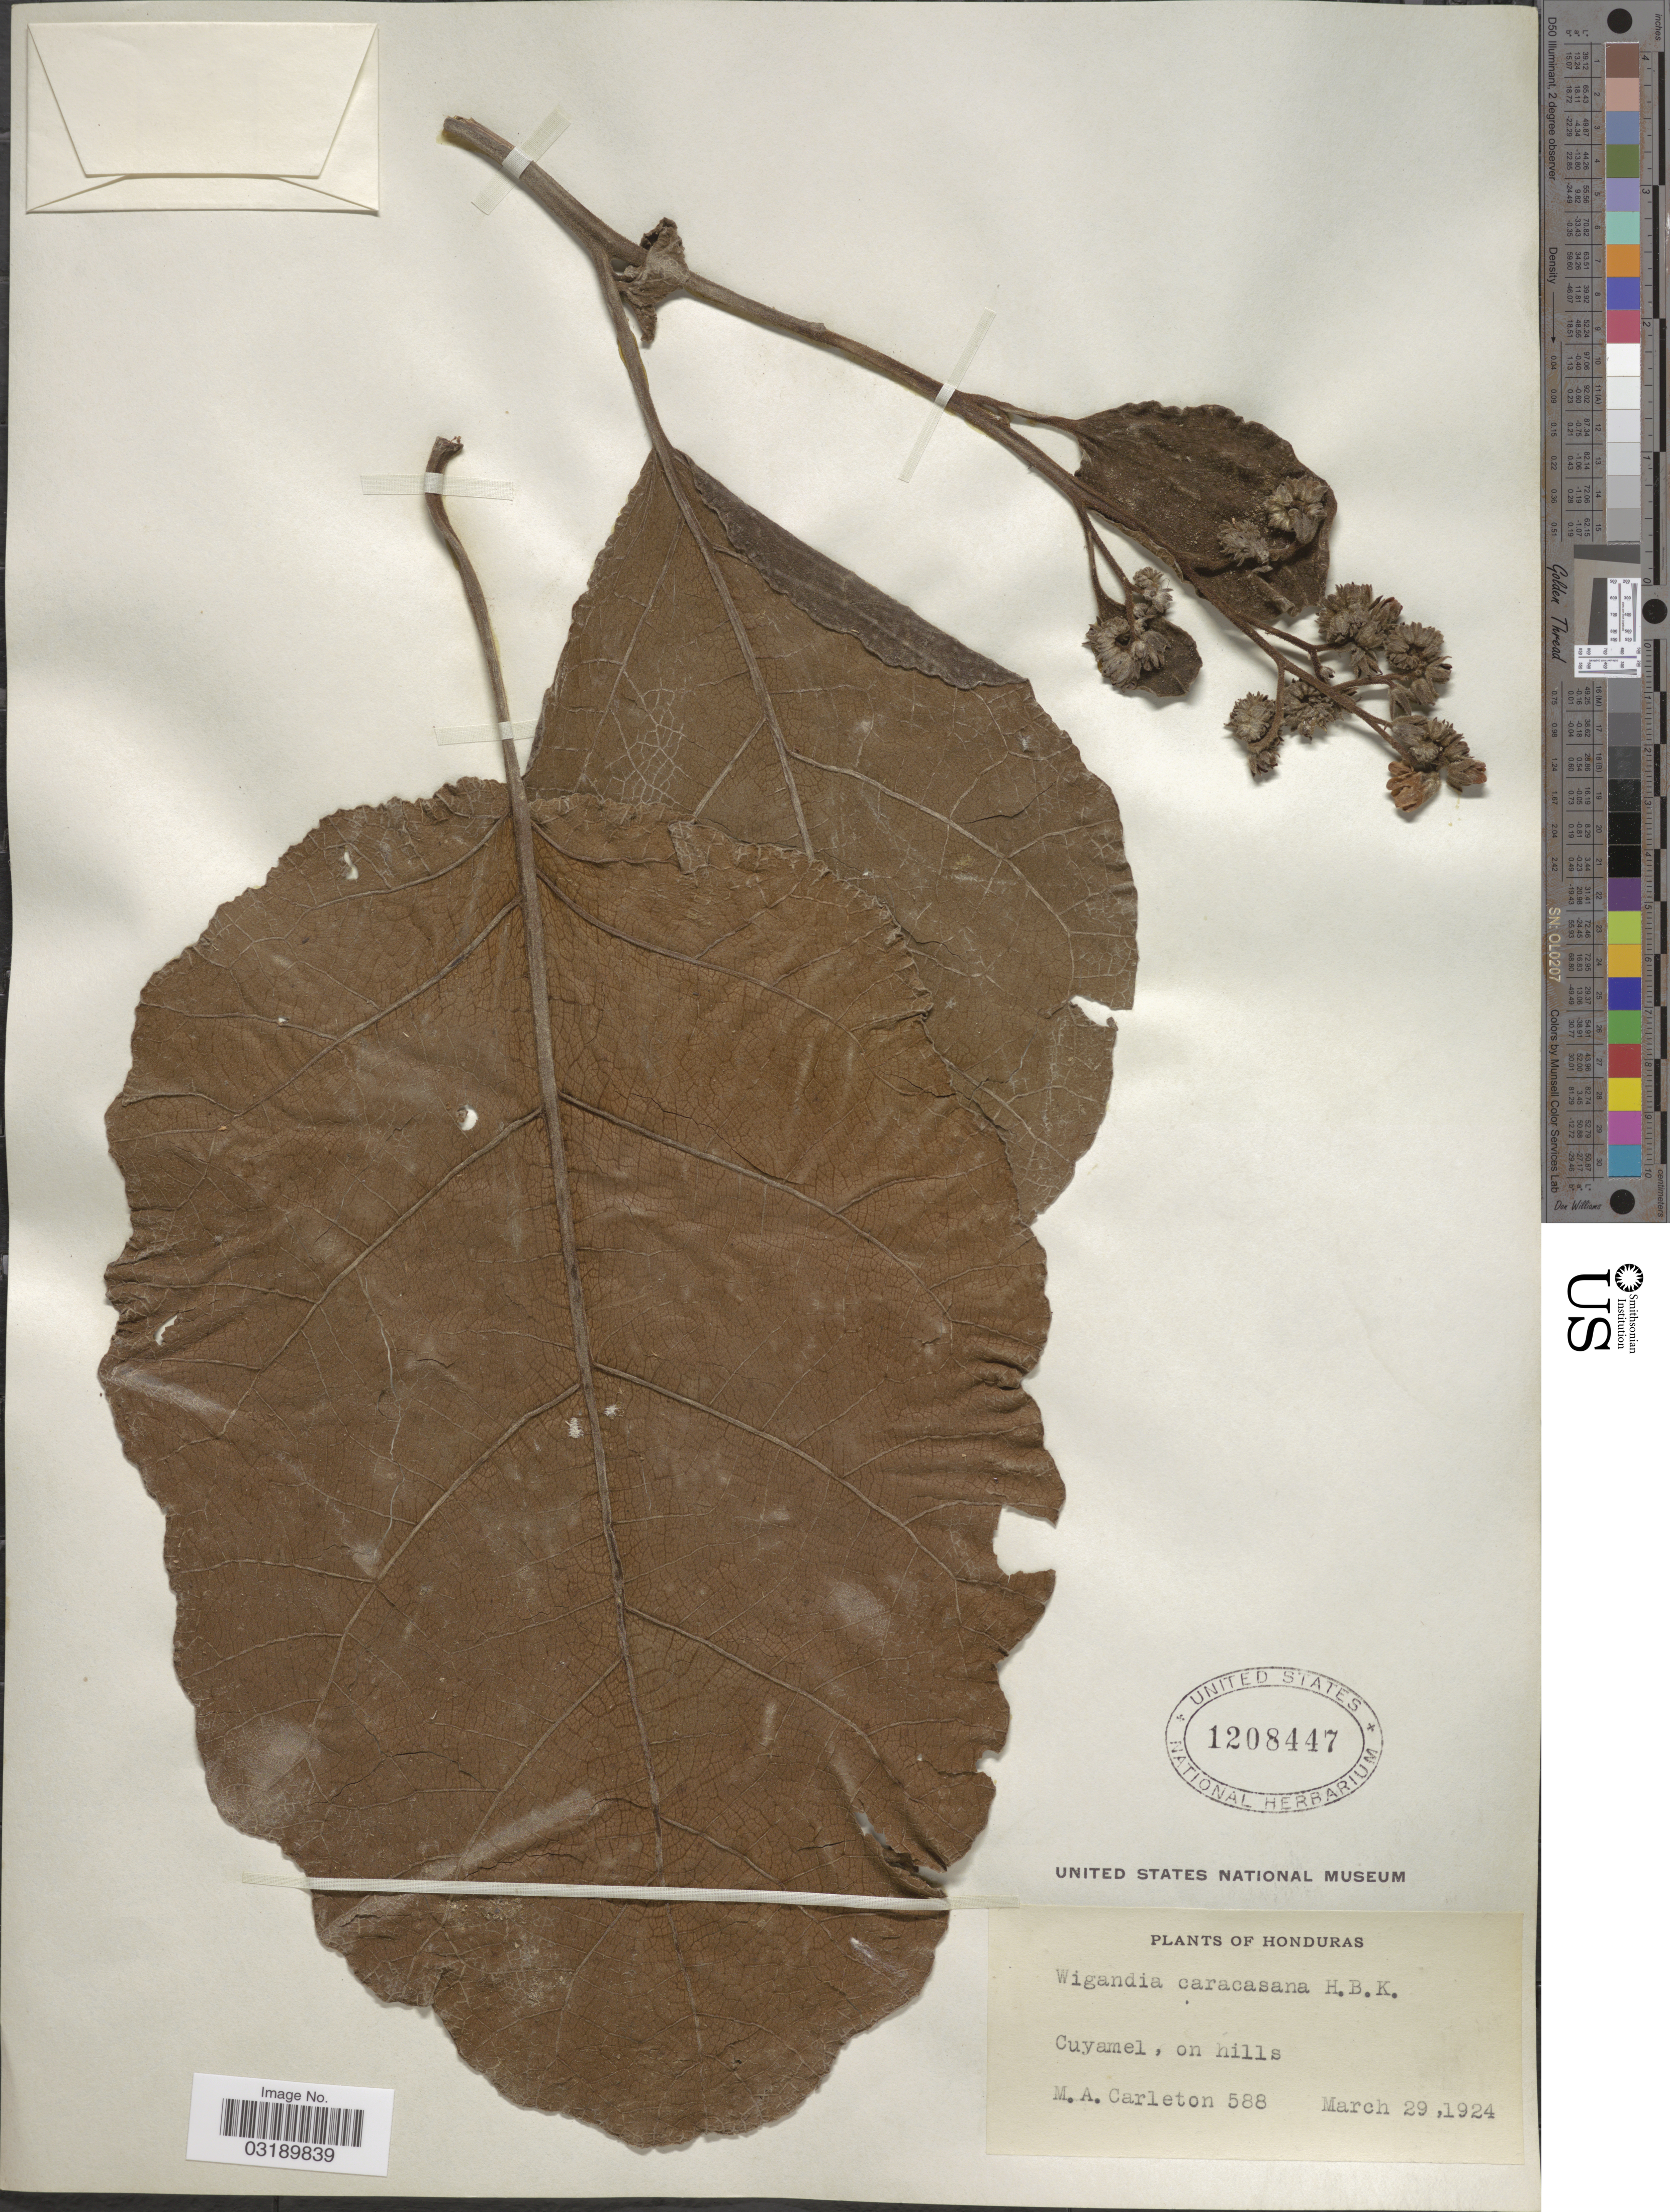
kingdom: Plantae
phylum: Tracheophyta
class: Magnoliopsida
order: Boraginales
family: Namaceae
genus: Wigandia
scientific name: Wigandia caracasana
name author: Kunth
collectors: M. A. Carleton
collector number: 588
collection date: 1924-03-29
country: Honduras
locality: Cuyamel, on hills.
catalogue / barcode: US 1208447